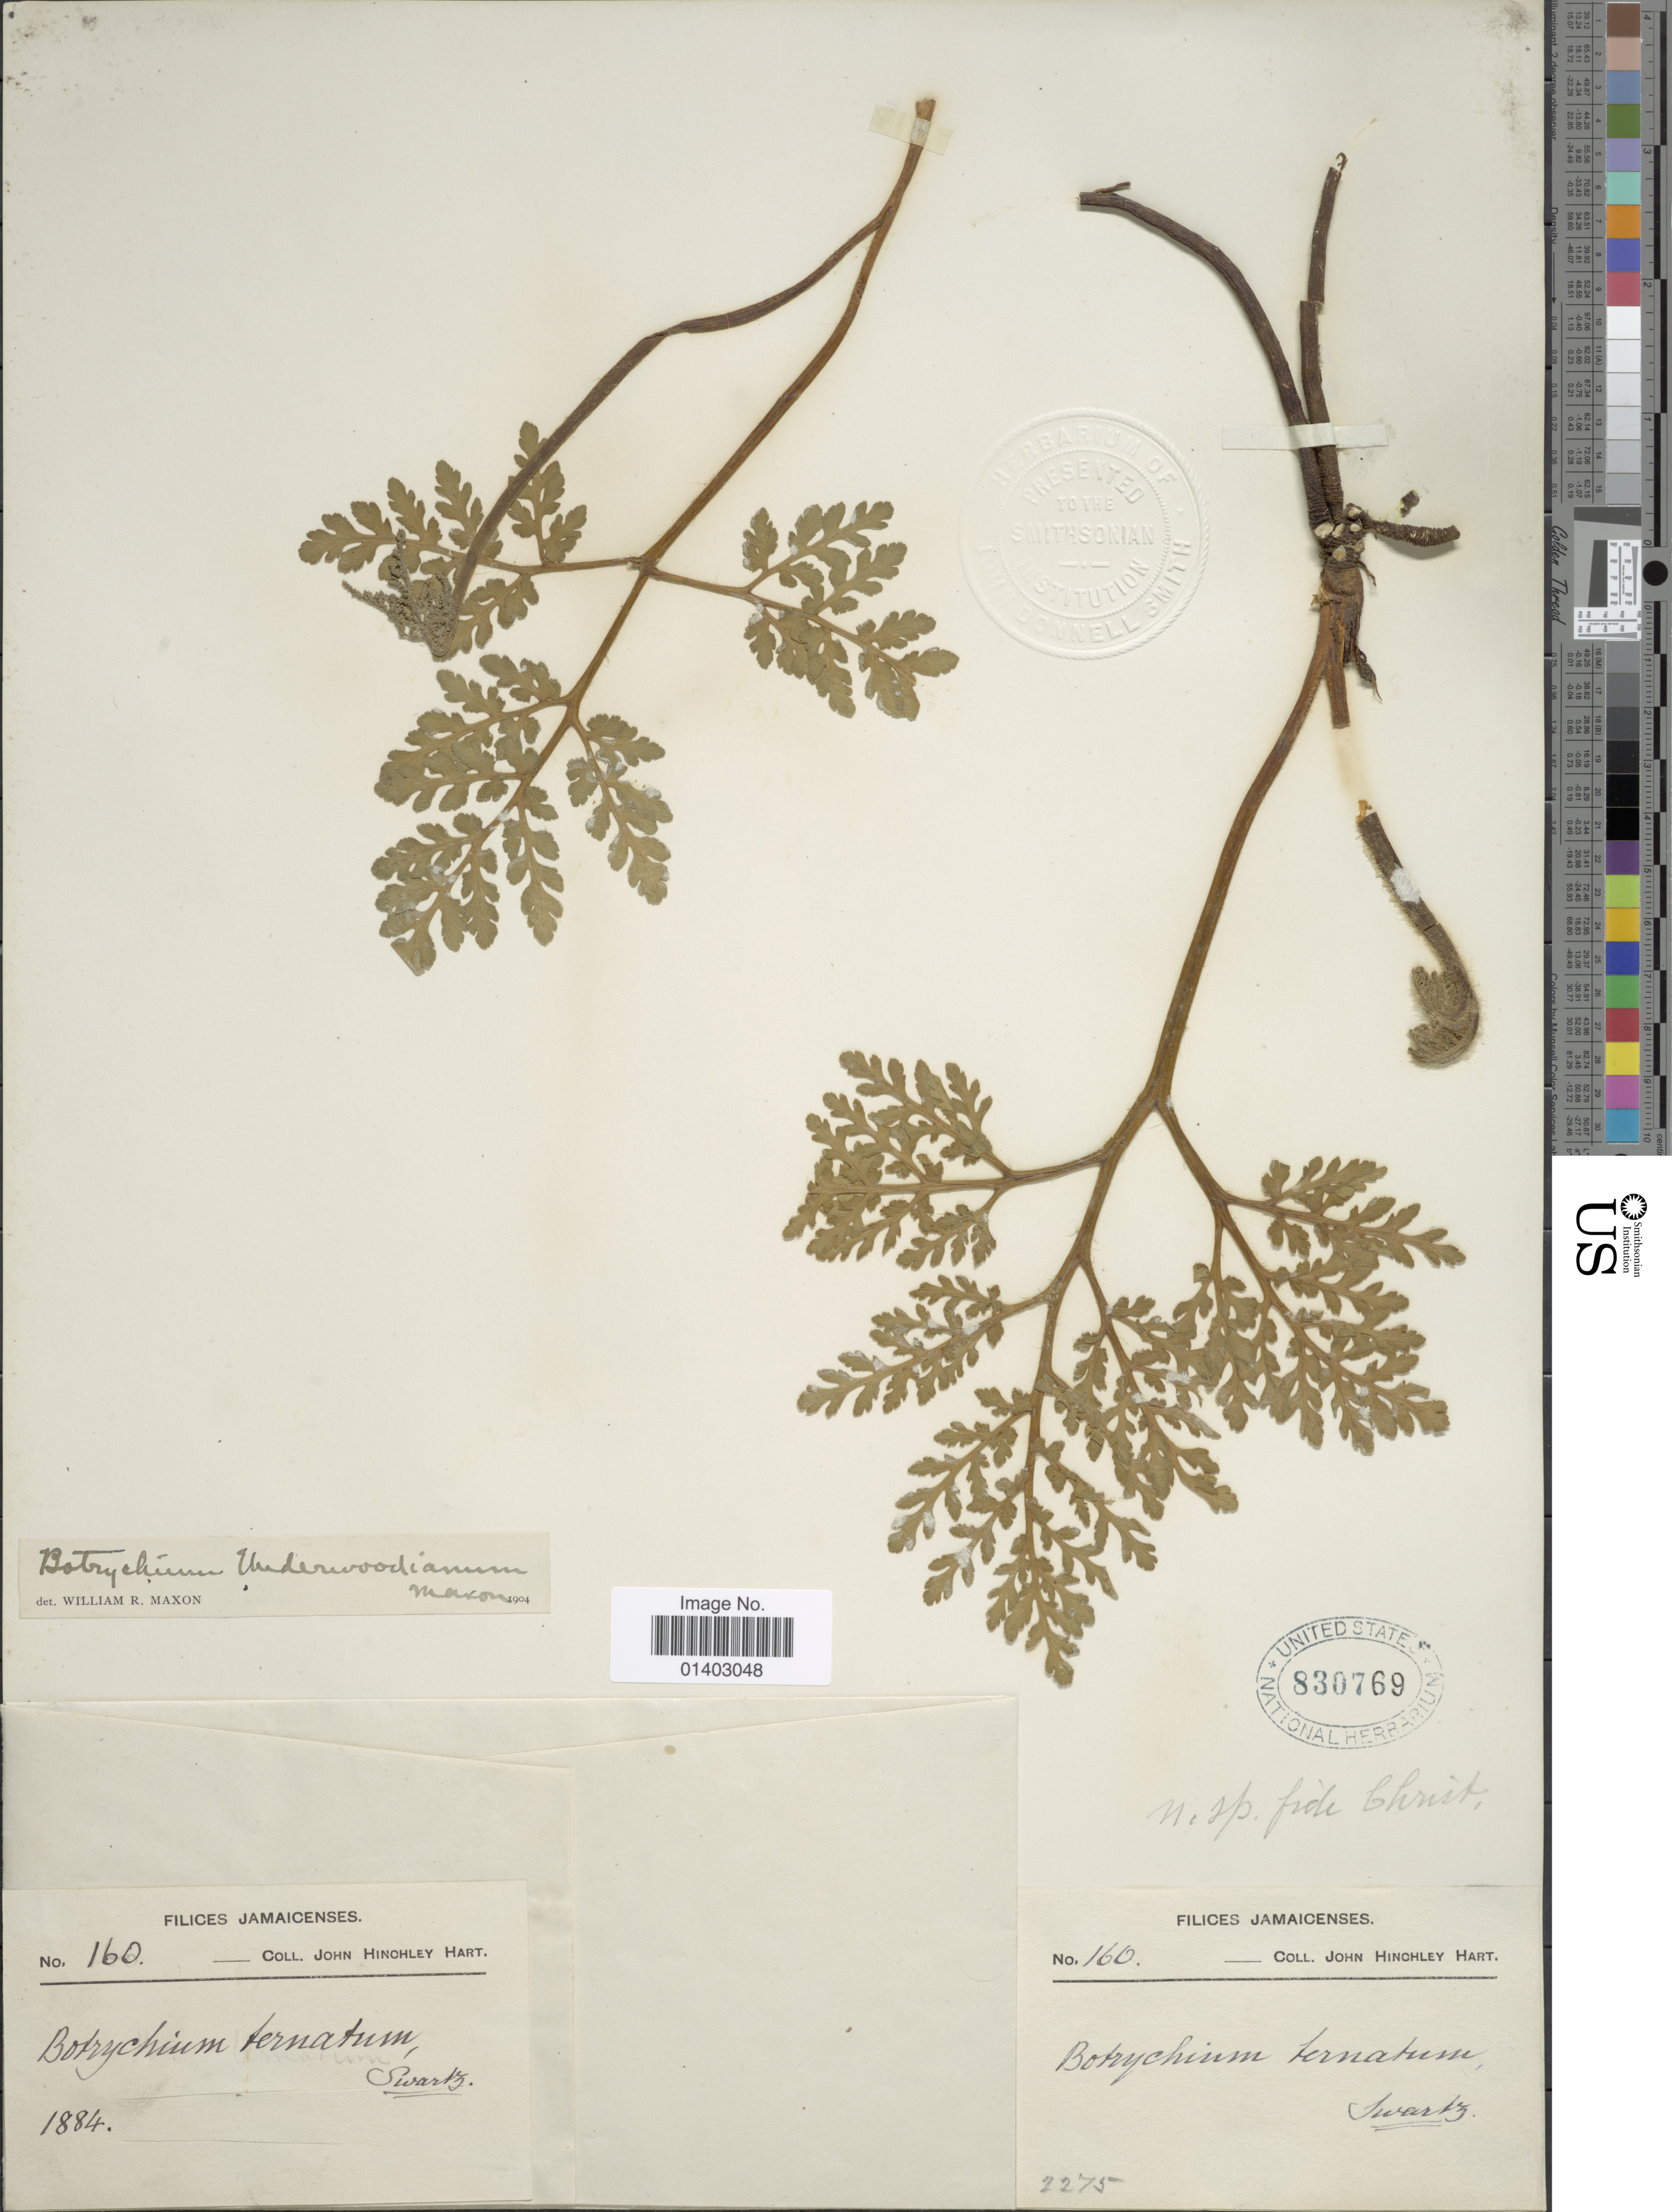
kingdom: Plantae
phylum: Tracheophyta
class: Polypodiopsida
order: Ophioglossales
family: Ophioglossaceae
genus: Botrychium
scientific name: Botrychium underwoodianum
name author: Maxon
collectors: J. H. Hart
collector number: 160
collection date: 1884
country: Jamaica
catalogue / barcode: US 830769